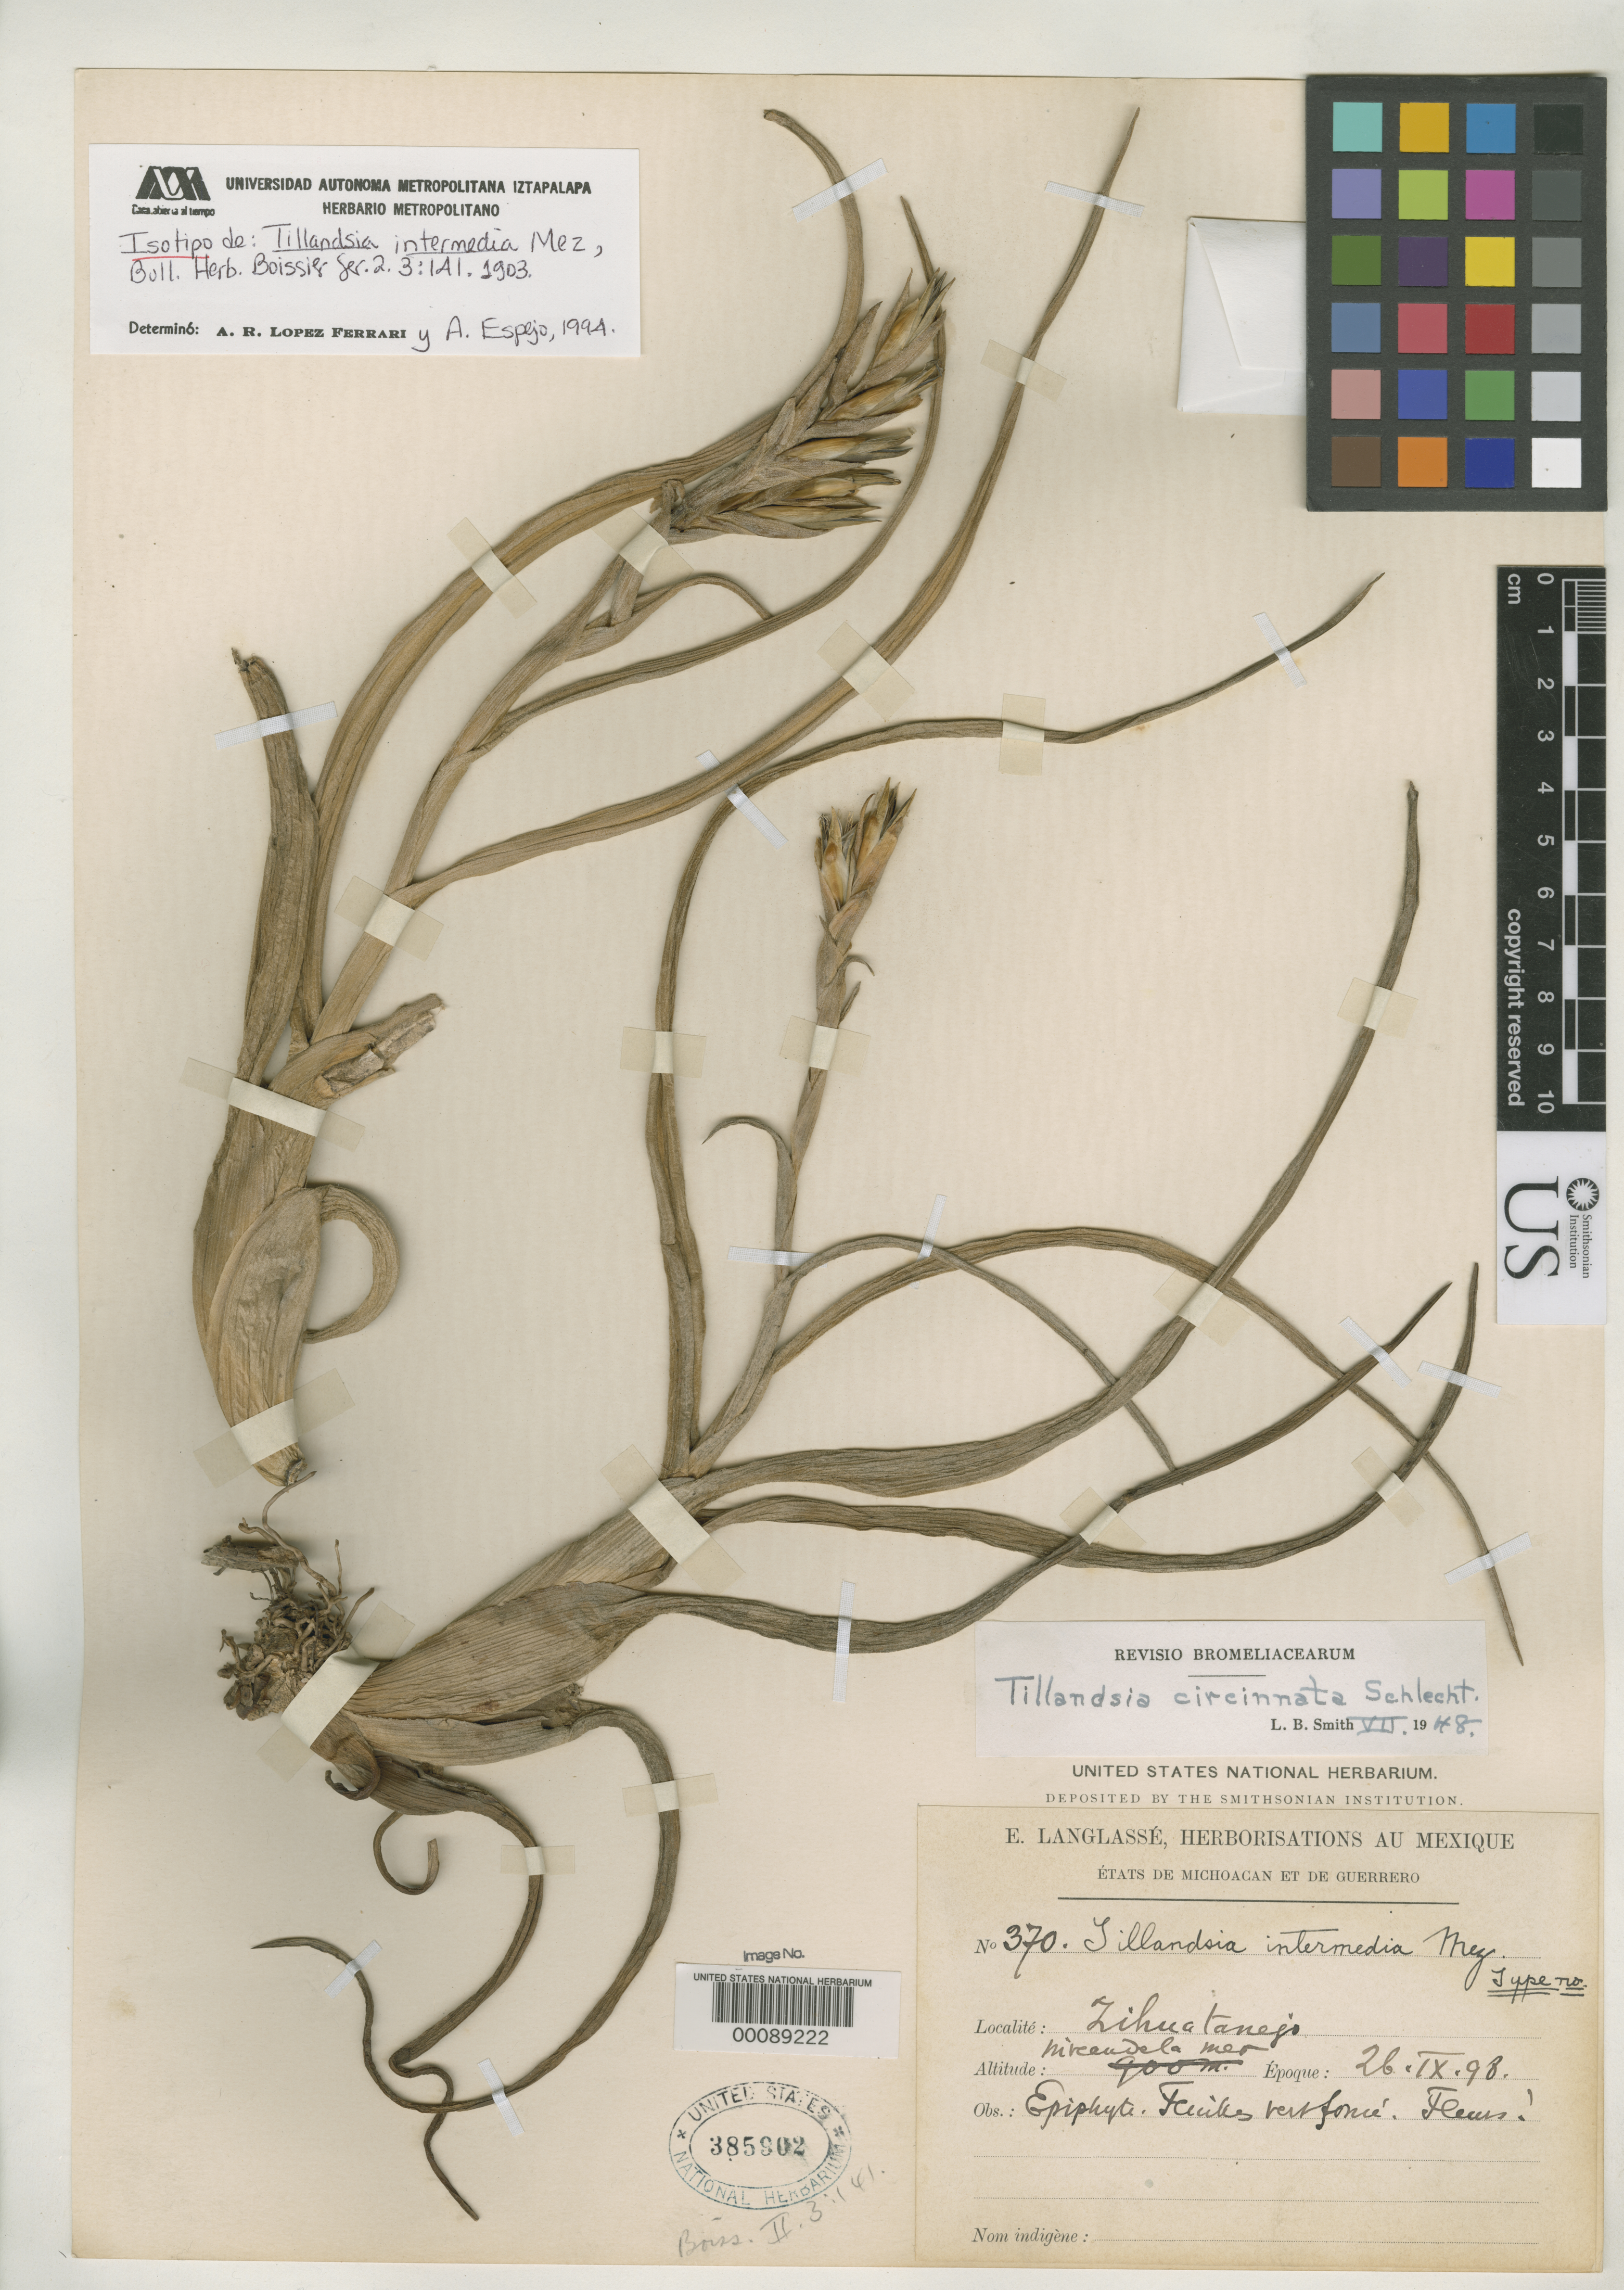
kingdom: Plantae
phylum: Tracheophyta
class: Liliopsida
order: Poales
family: Bromeliaceae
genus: Tillandsia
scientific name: Tillandsia intermedia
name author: Mez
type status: Isotype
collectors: E. Langlassé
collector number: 370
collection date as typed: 26 Sep 1898 or 28 Sep 1898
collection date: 1898-09-26 or 1898-09-28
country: Mexico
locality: Zihuatanejo.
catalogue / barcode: US 385902